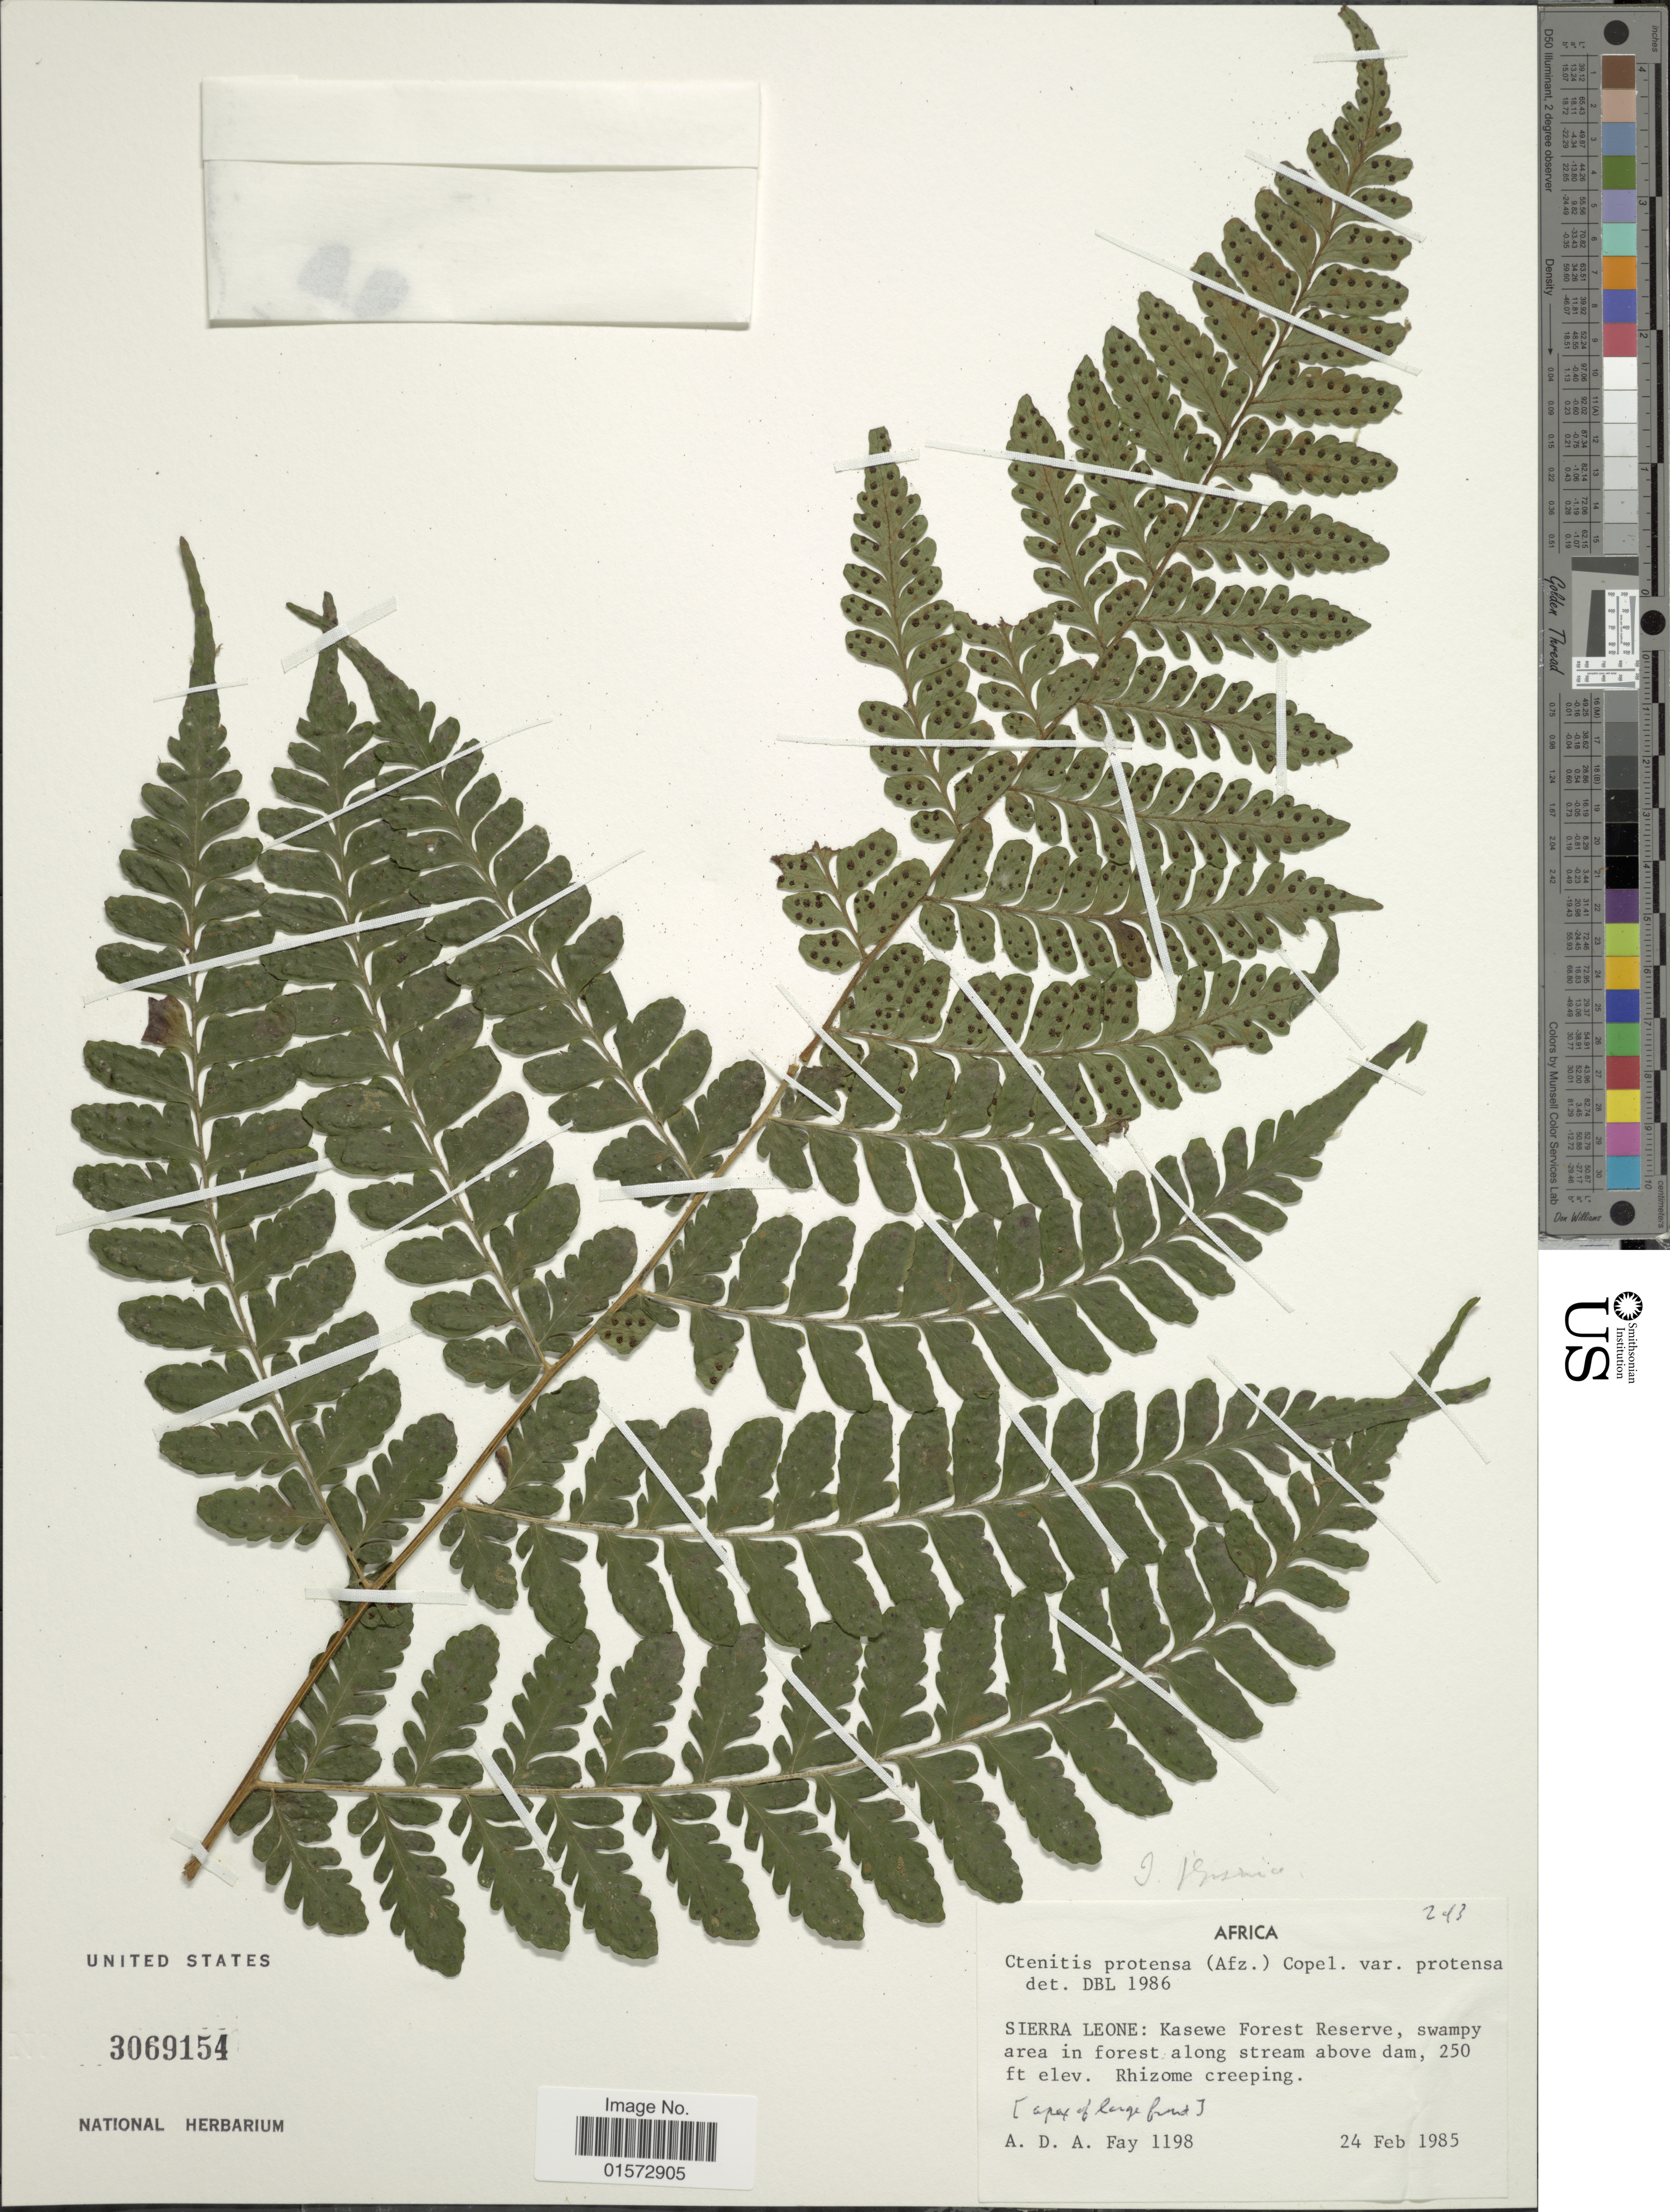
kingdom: Plantae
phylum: Tracheophyta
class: Polypodiopsida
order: Polypodiales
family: Tectariaceae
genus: Triplophyllum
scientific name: Triplophyllum jenseniae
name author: (C. Chr.)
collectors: A. Fay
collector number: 1198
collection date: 1985-02-24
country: Sierra Leone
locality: Africa, Kasewe Forest Reserve, swampy area in forest along stream above dam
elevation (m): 76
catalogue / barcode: US 3069154